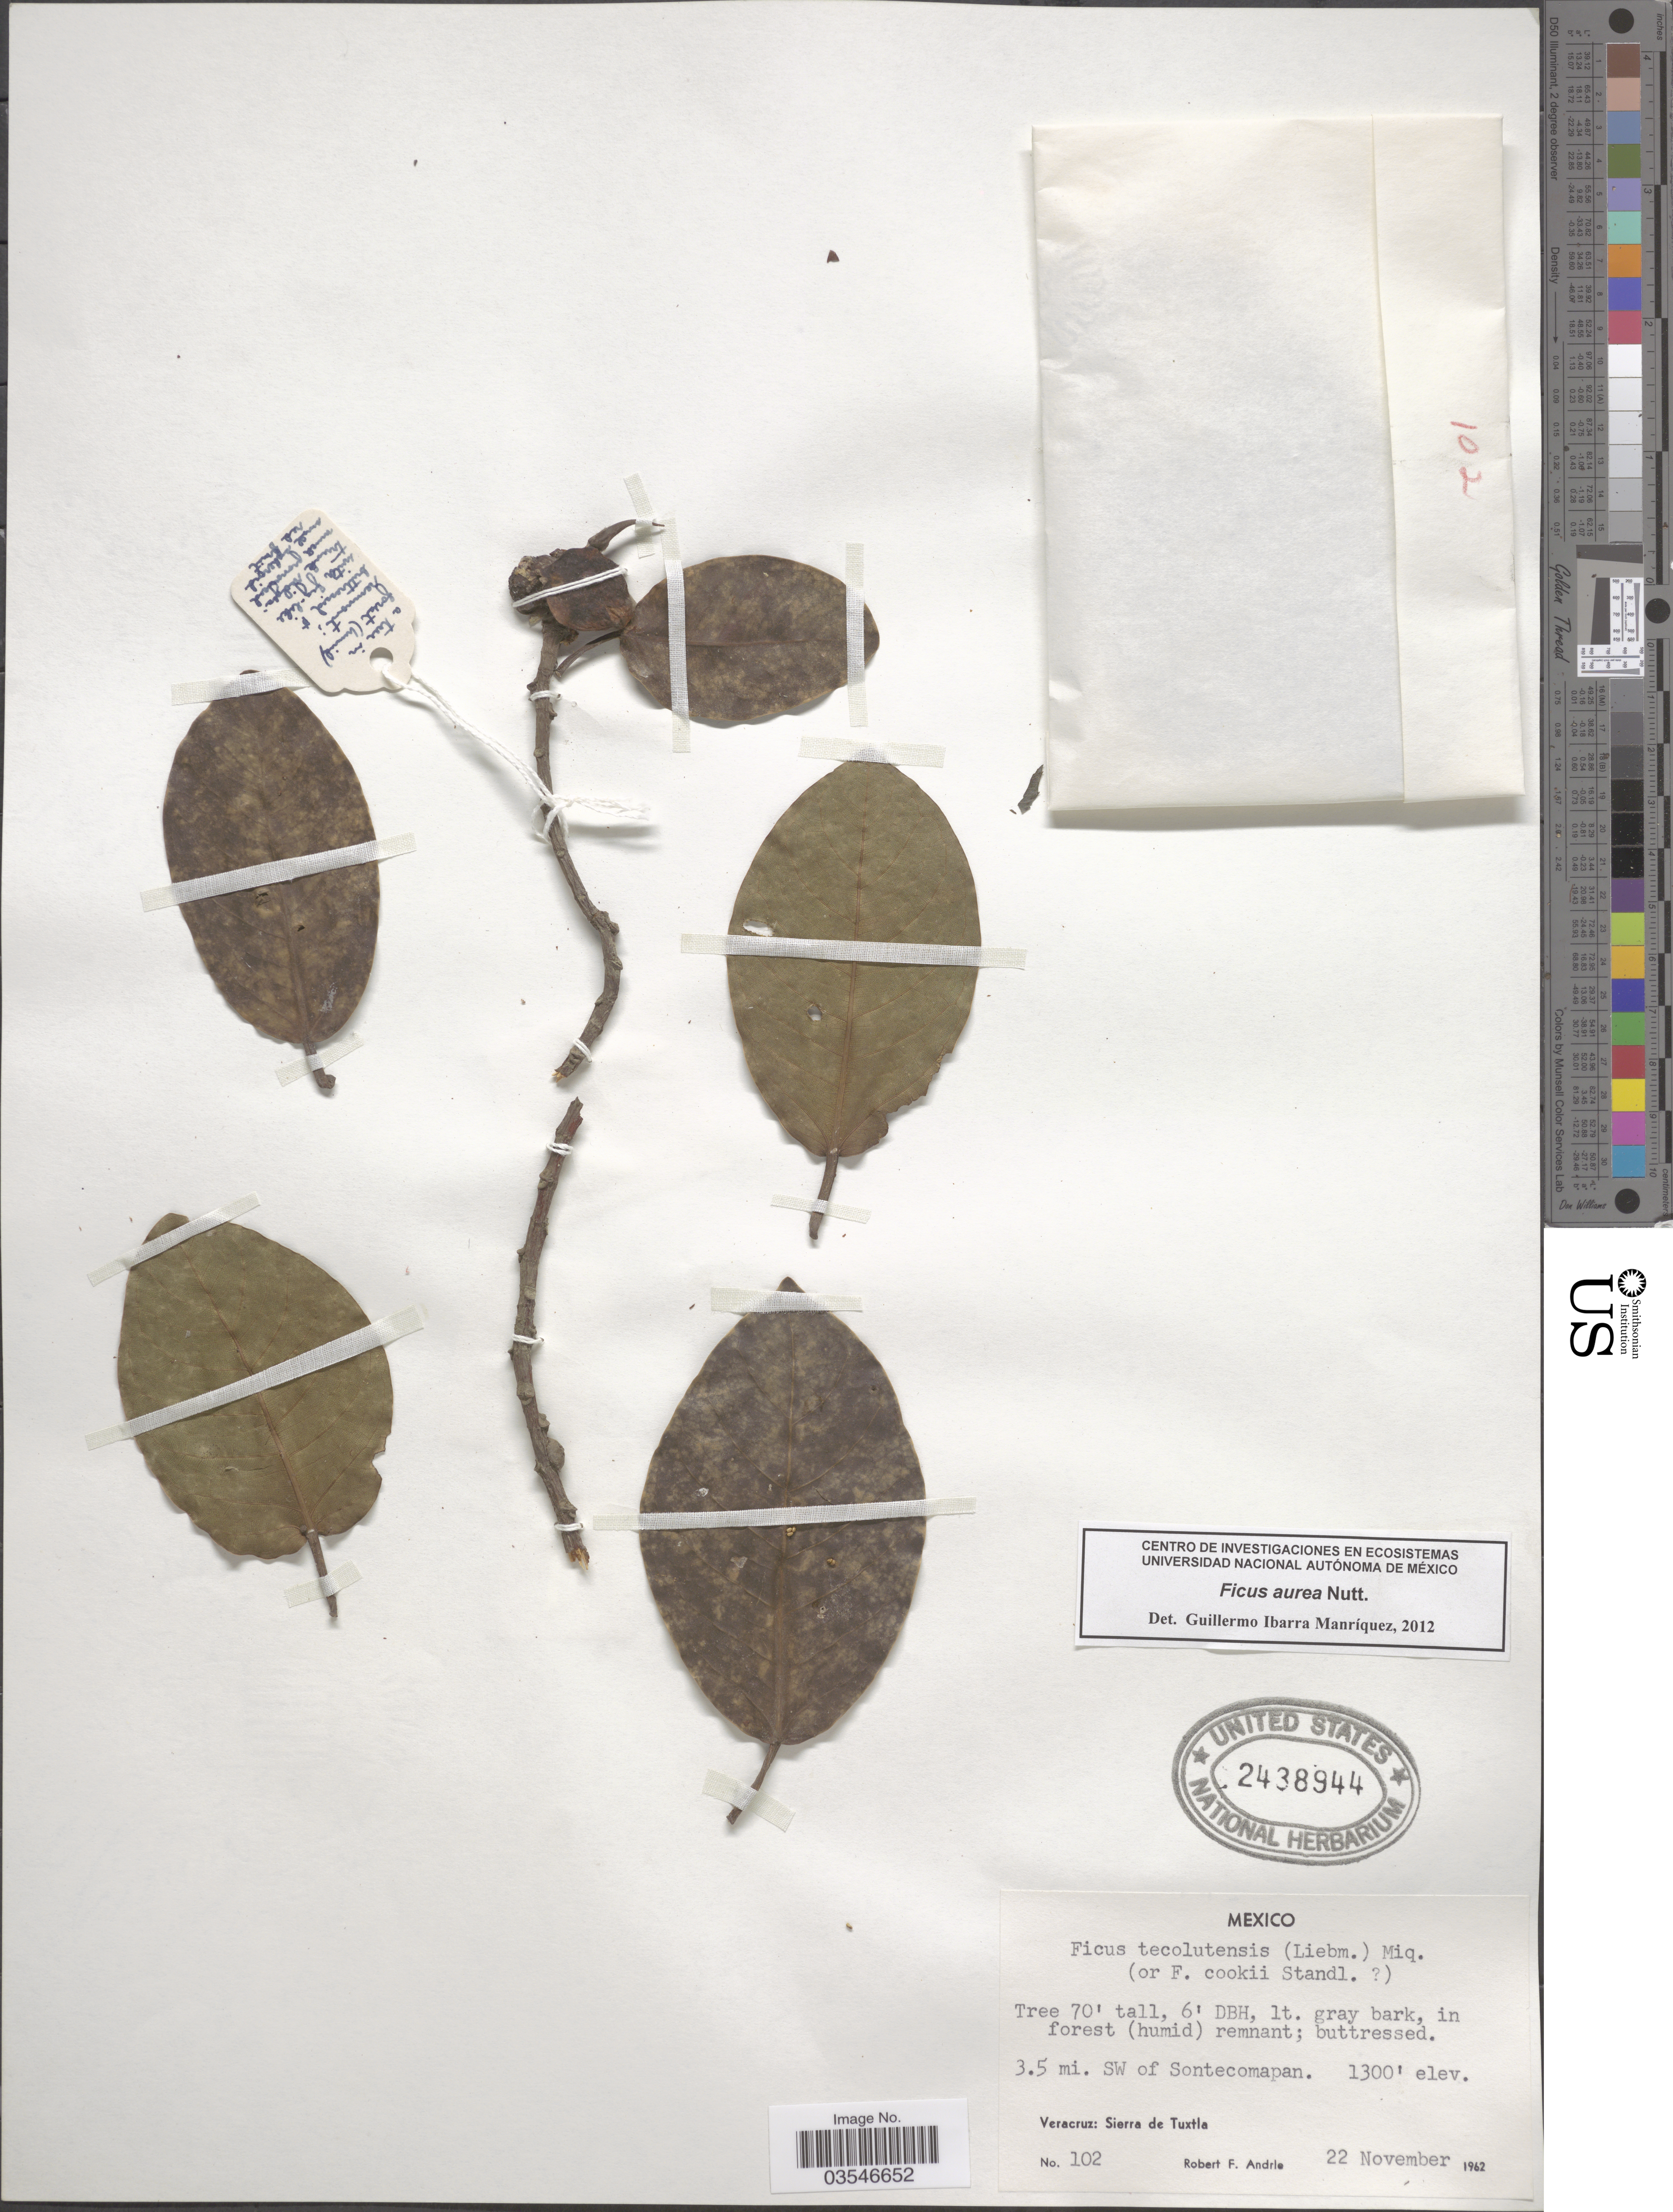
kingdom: Plantae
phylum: Tracheophyta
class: Magnoliopsida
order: Rosales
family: Moraceae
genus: Ficus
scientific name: Ficus aurea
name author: Nutt.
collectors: R. Andrie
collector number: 102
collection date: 1962-11-22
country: Mexico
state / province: Veracruz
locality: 3.5 mi. SW of Sontecomapan. Veracruz: Sierra de Tuxtla.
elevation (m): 396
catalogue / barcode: US 2438944